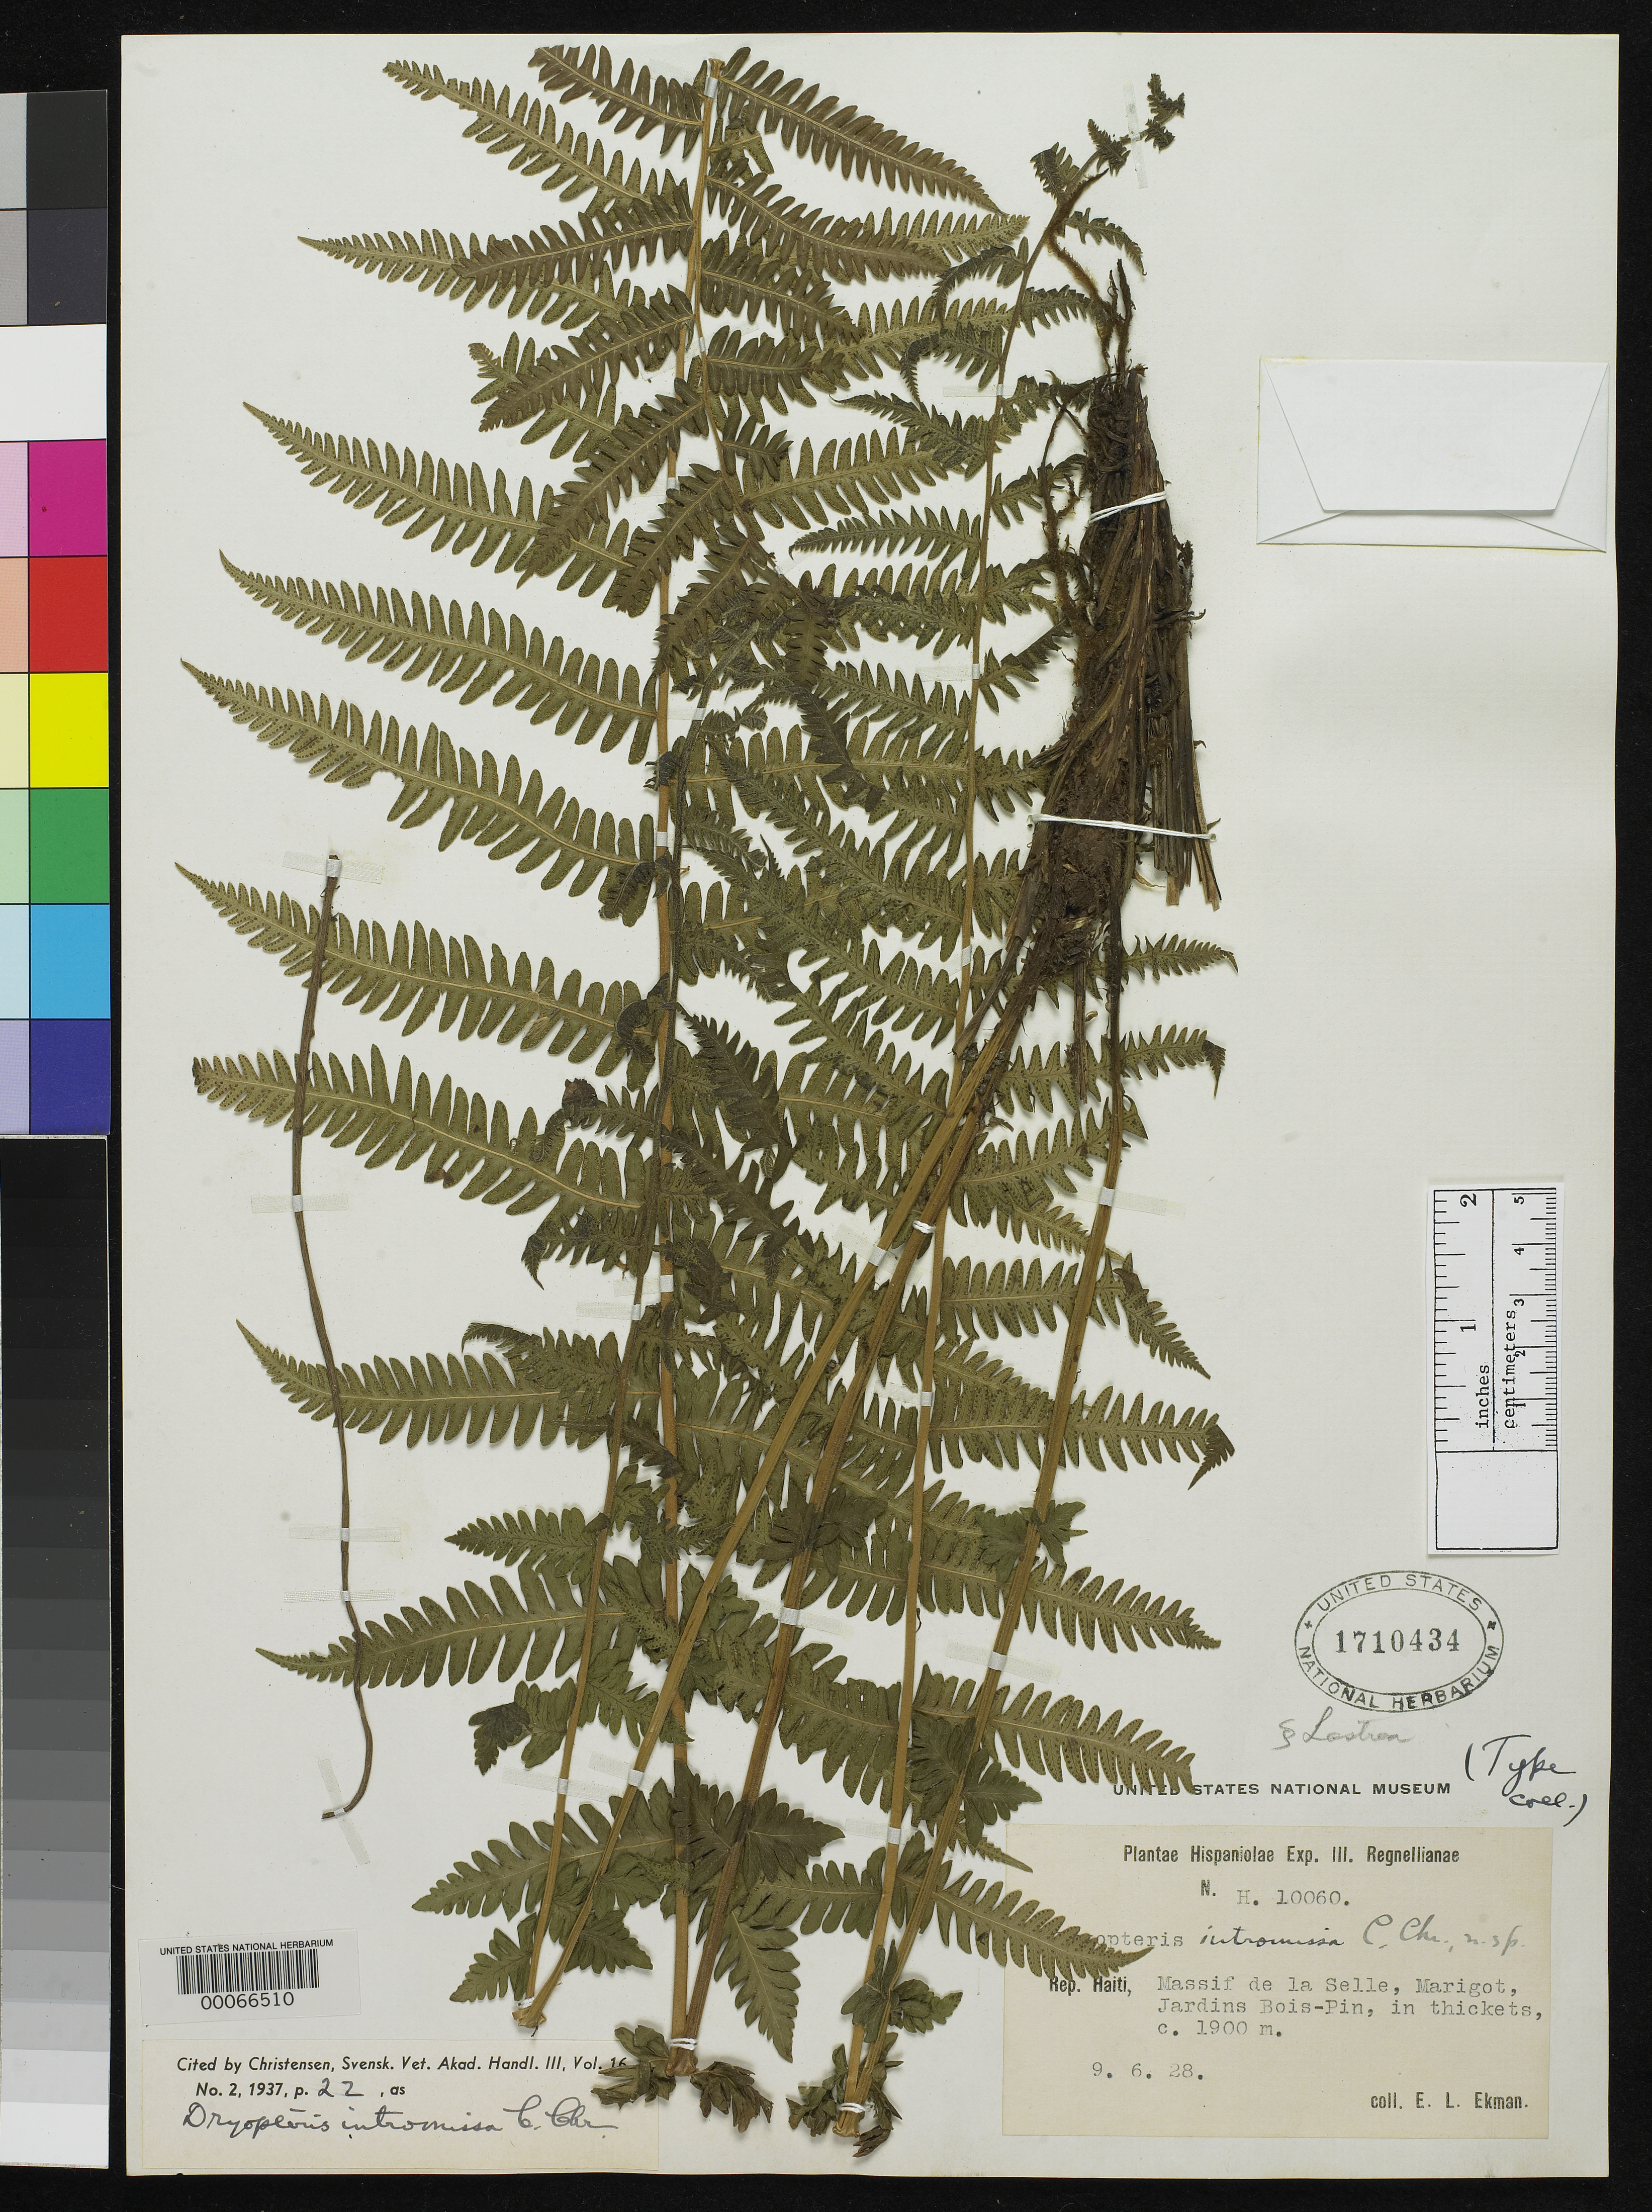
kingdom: Plantae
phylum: Tracheophyta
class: Polypodiopsida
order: Polypodiales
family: Dryopteridaceae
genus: Dryopteris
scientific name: Dryopteris intromissa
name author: C. Chr.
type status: Isotype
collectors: E. L. Ekman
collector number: H10060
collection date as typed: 09 Jun 1928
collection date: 1928-06-09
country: Haiti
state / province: Ouest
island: Hispaniola Island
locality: Marigot, jardins bois pin.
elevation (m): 1900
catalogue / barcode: US 1710434